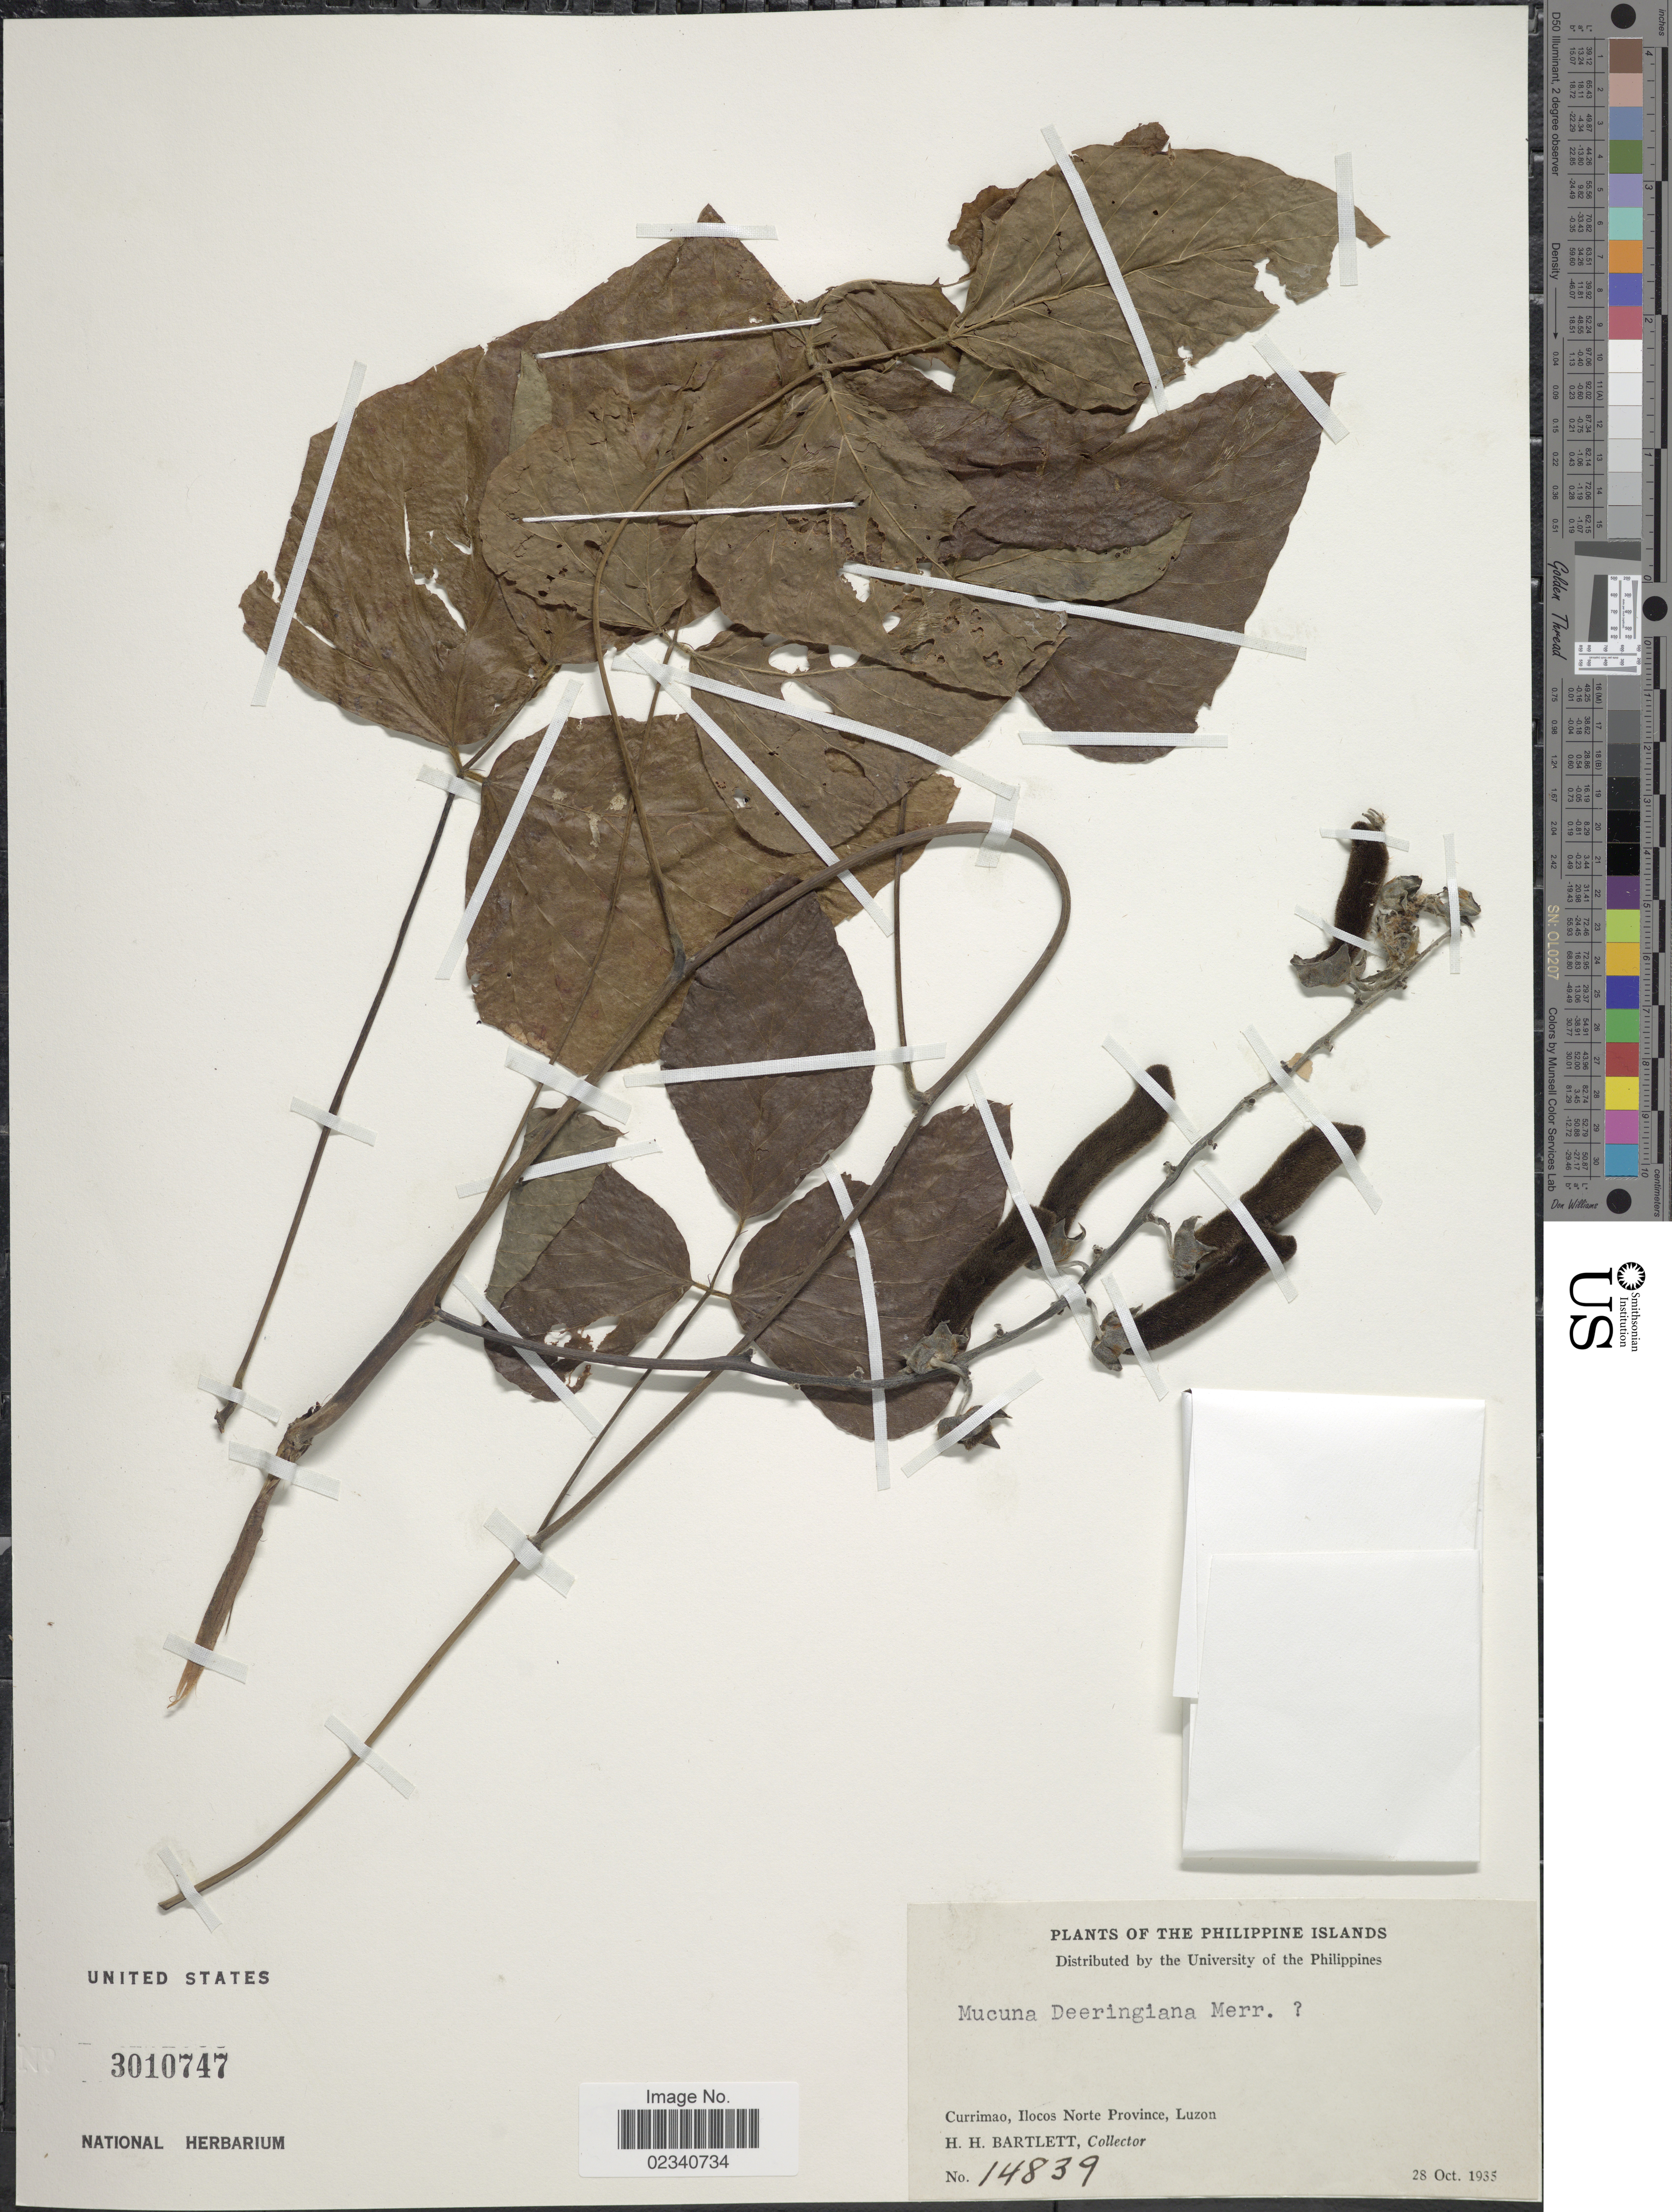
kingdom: Plantae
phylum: Tracheophyta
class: Magnoliopsida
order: Fabales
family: Fabaceae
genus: Mucuna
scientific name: Mucuna deeringiana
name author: (Bort) Merr.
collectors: H. H. Bartlett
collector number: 14839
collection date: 1935-10-28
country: Philippines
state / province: Ilocos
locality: Currimao, Ilocos Norte Province, Luzon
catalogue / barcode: US 3010747